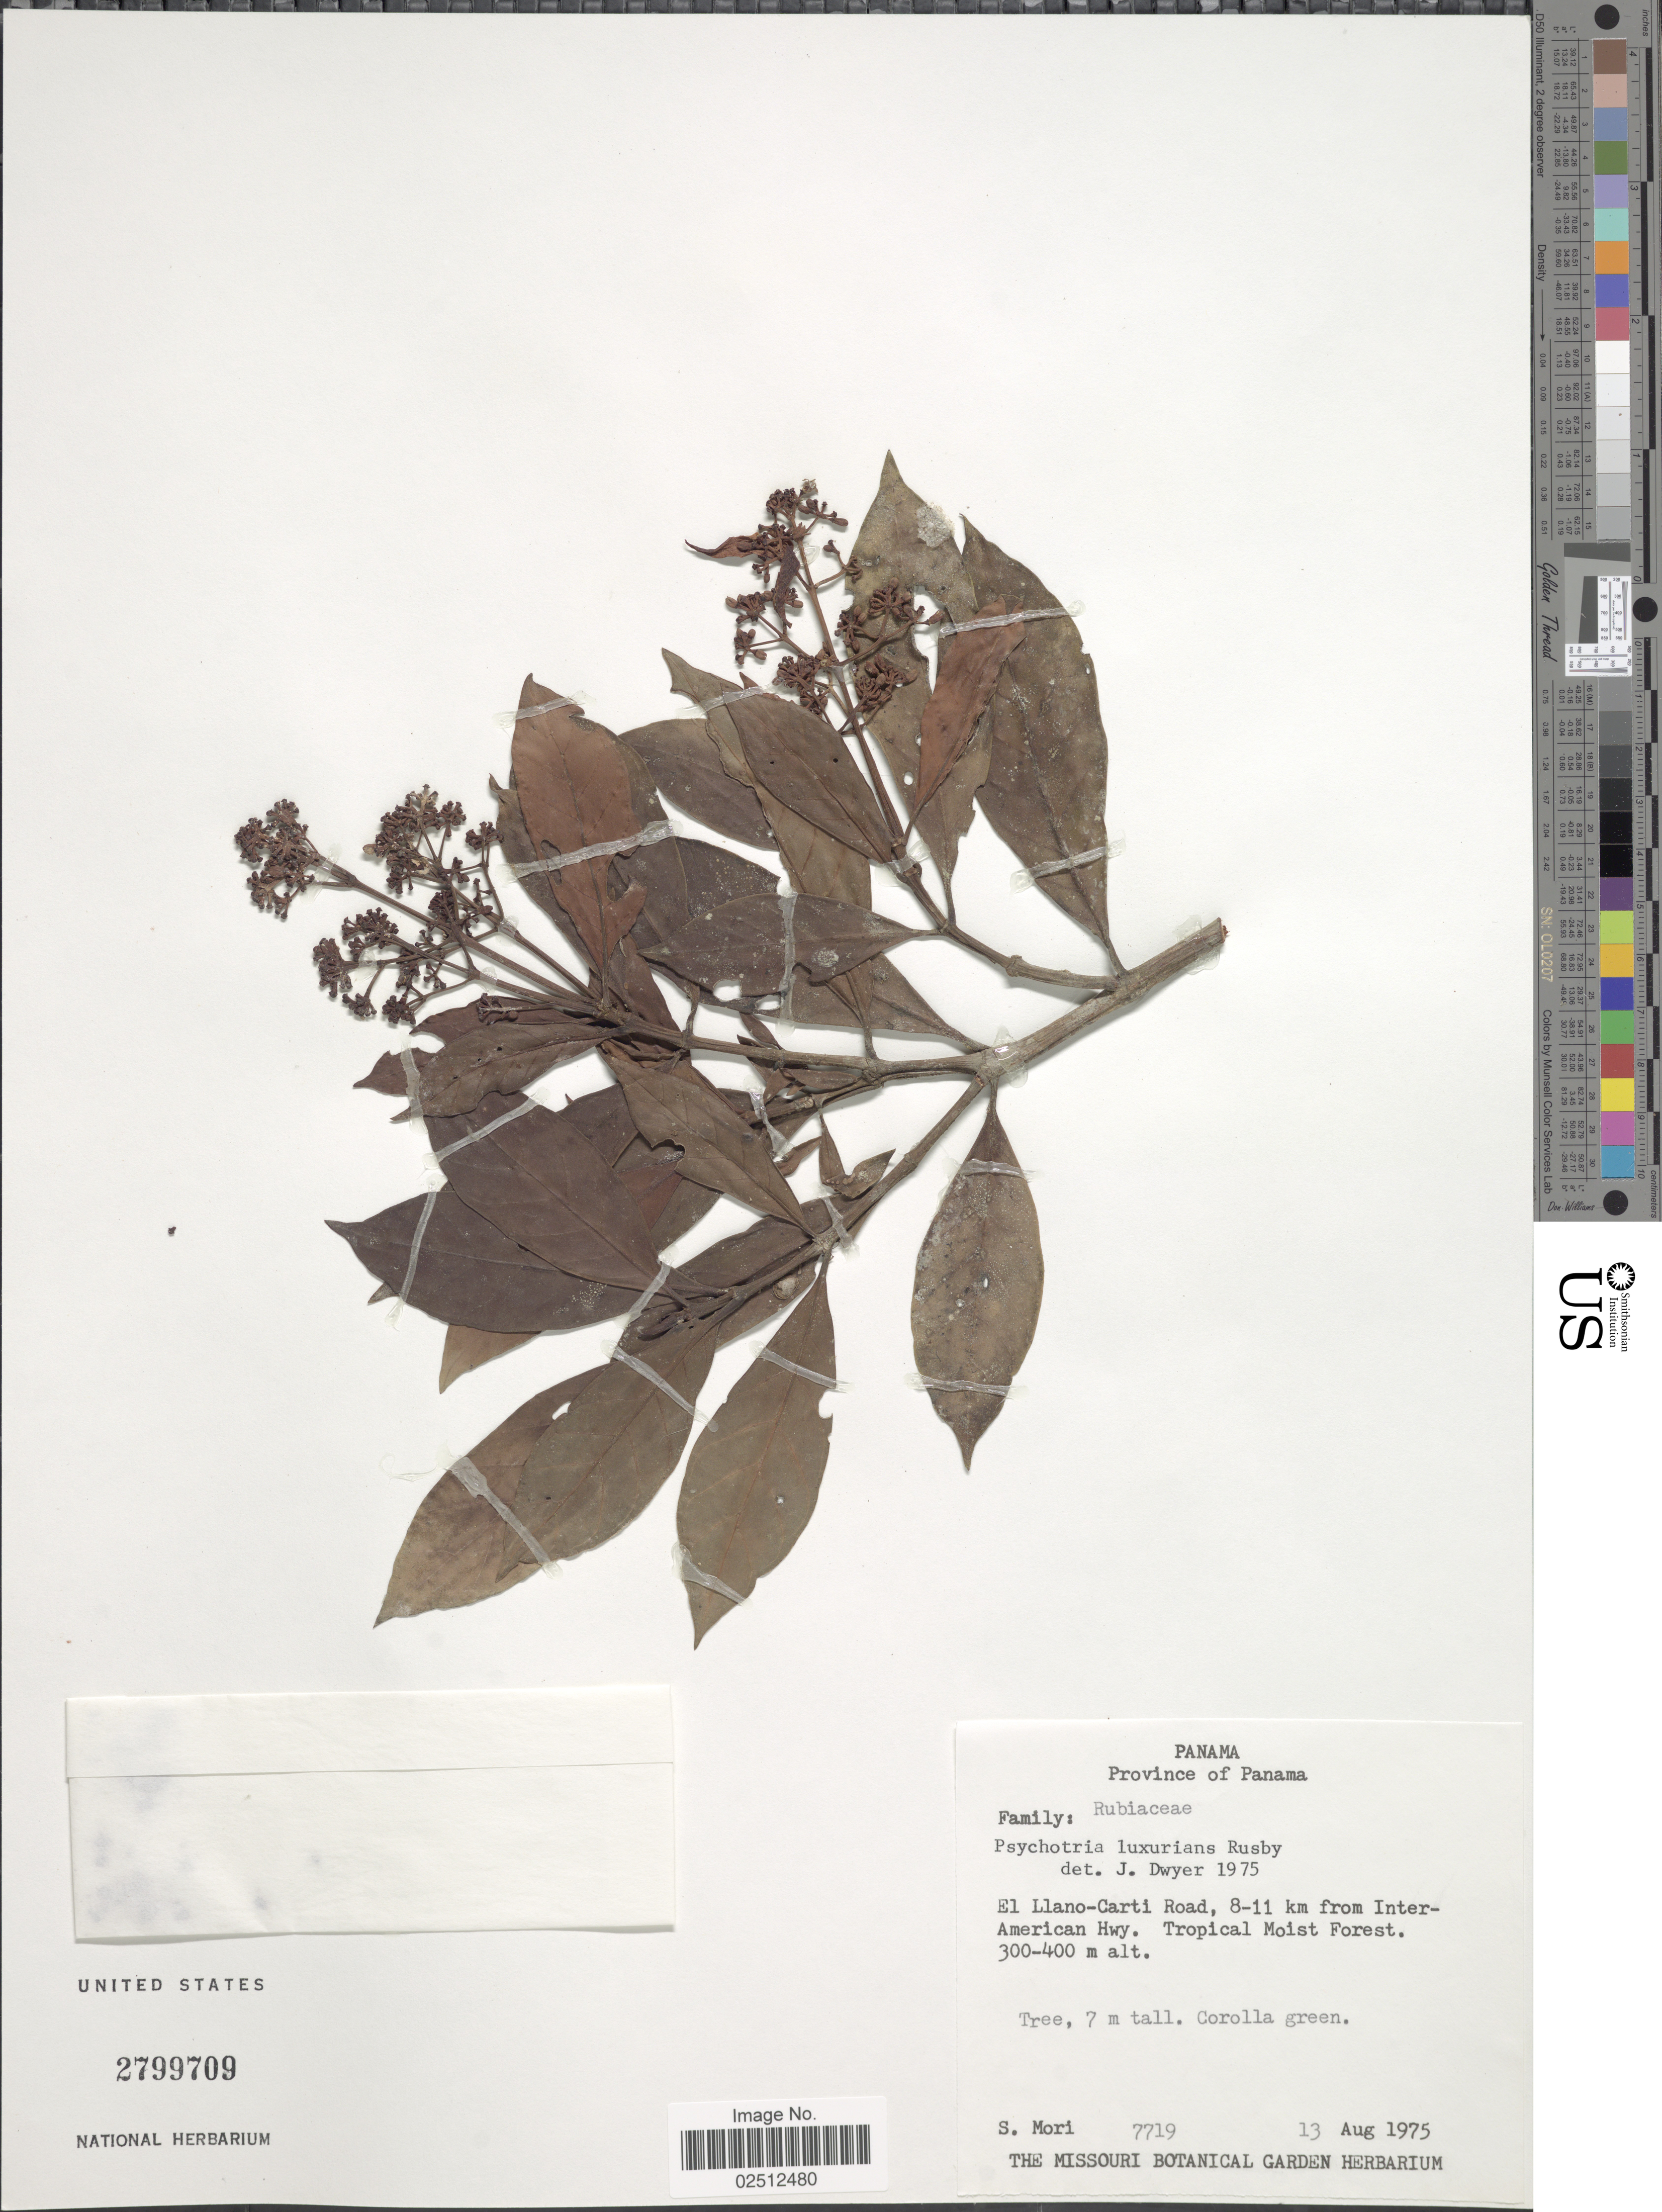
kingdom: Plantae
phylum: Tracheophyta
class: Magnoliopsida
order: Gentianales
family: Rubiaceae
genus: Psychotria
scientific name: Psychotria luxurians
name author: Rusby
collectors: S. Mori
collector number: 7719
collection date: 1975-08-13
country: Panama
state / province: Panamá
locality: Province of Panama, El Llano-Carti Road, 8-11 km from Inter-American Hwy. Tropical Moist Forest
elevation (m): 300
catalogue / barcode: US 2799709